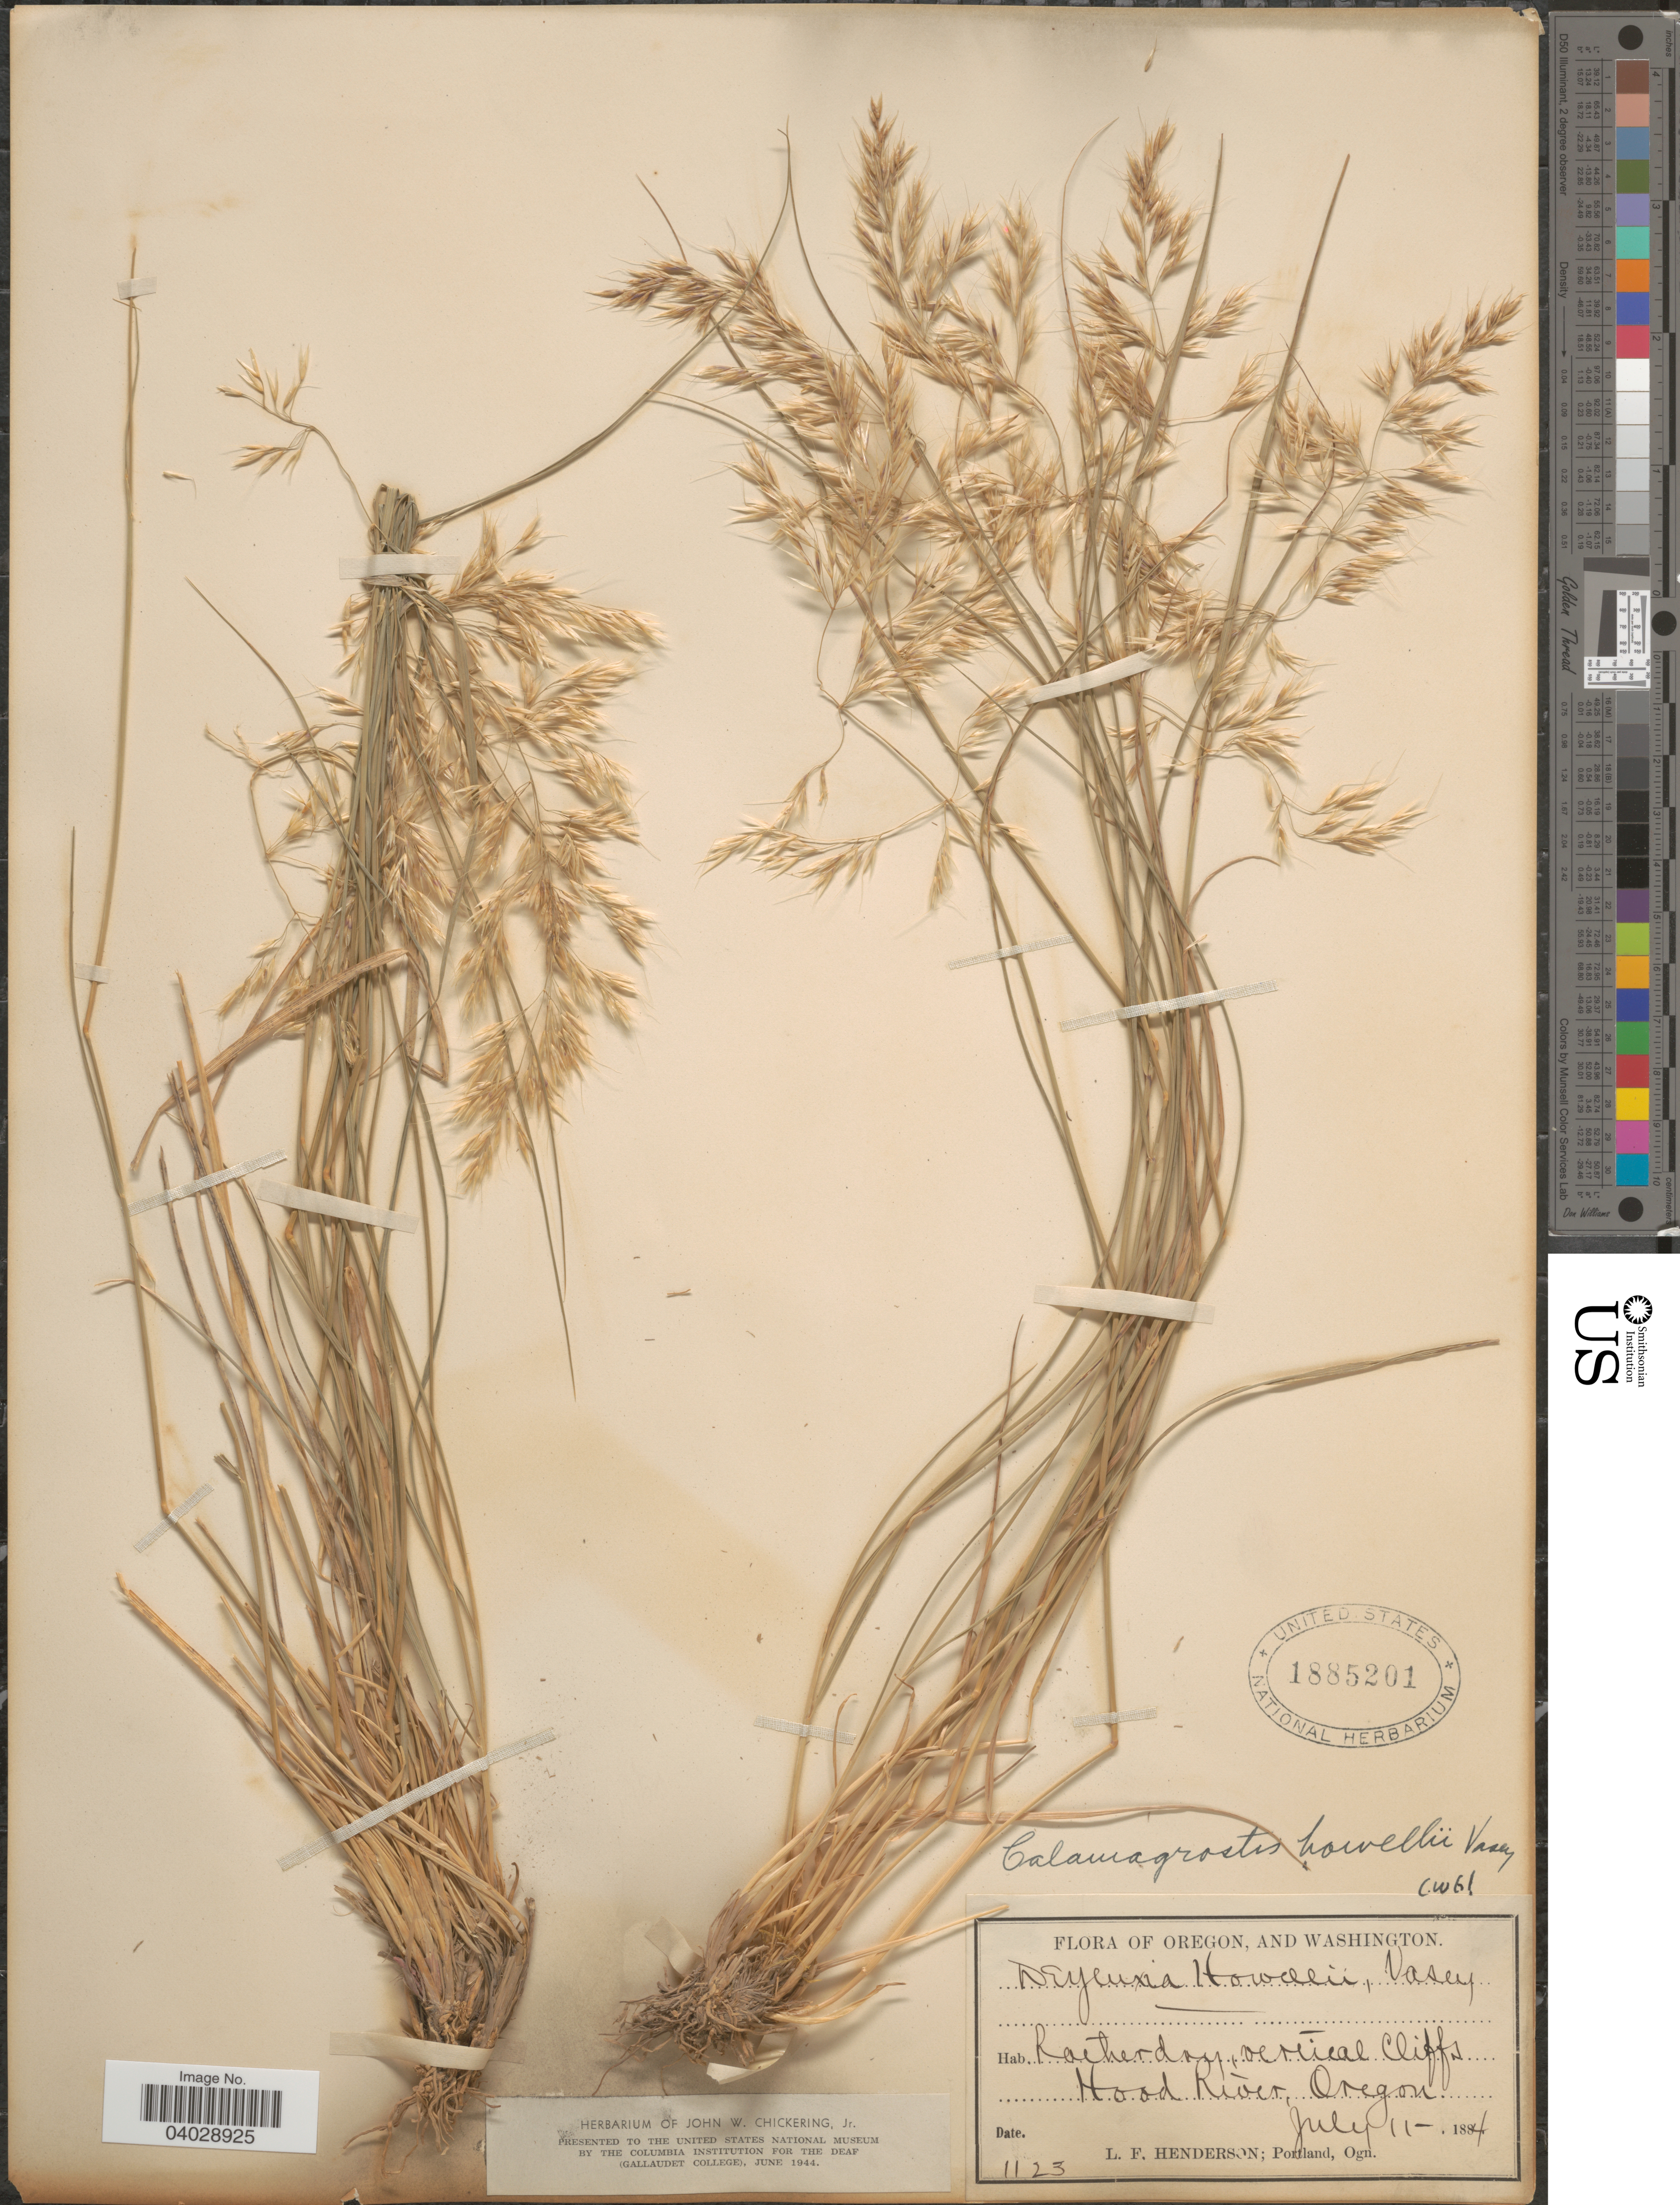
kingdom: Plantae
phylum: Tracheophyta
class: Liliopsida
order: Poales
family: Poaceae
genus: Calamagrostis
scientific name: Calamagrostis howellii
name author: Vasey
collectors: L. Henderson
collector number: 1123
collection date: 1884-07-11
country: United States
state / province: Oregon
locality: Hood River.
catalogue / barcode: US 1885201